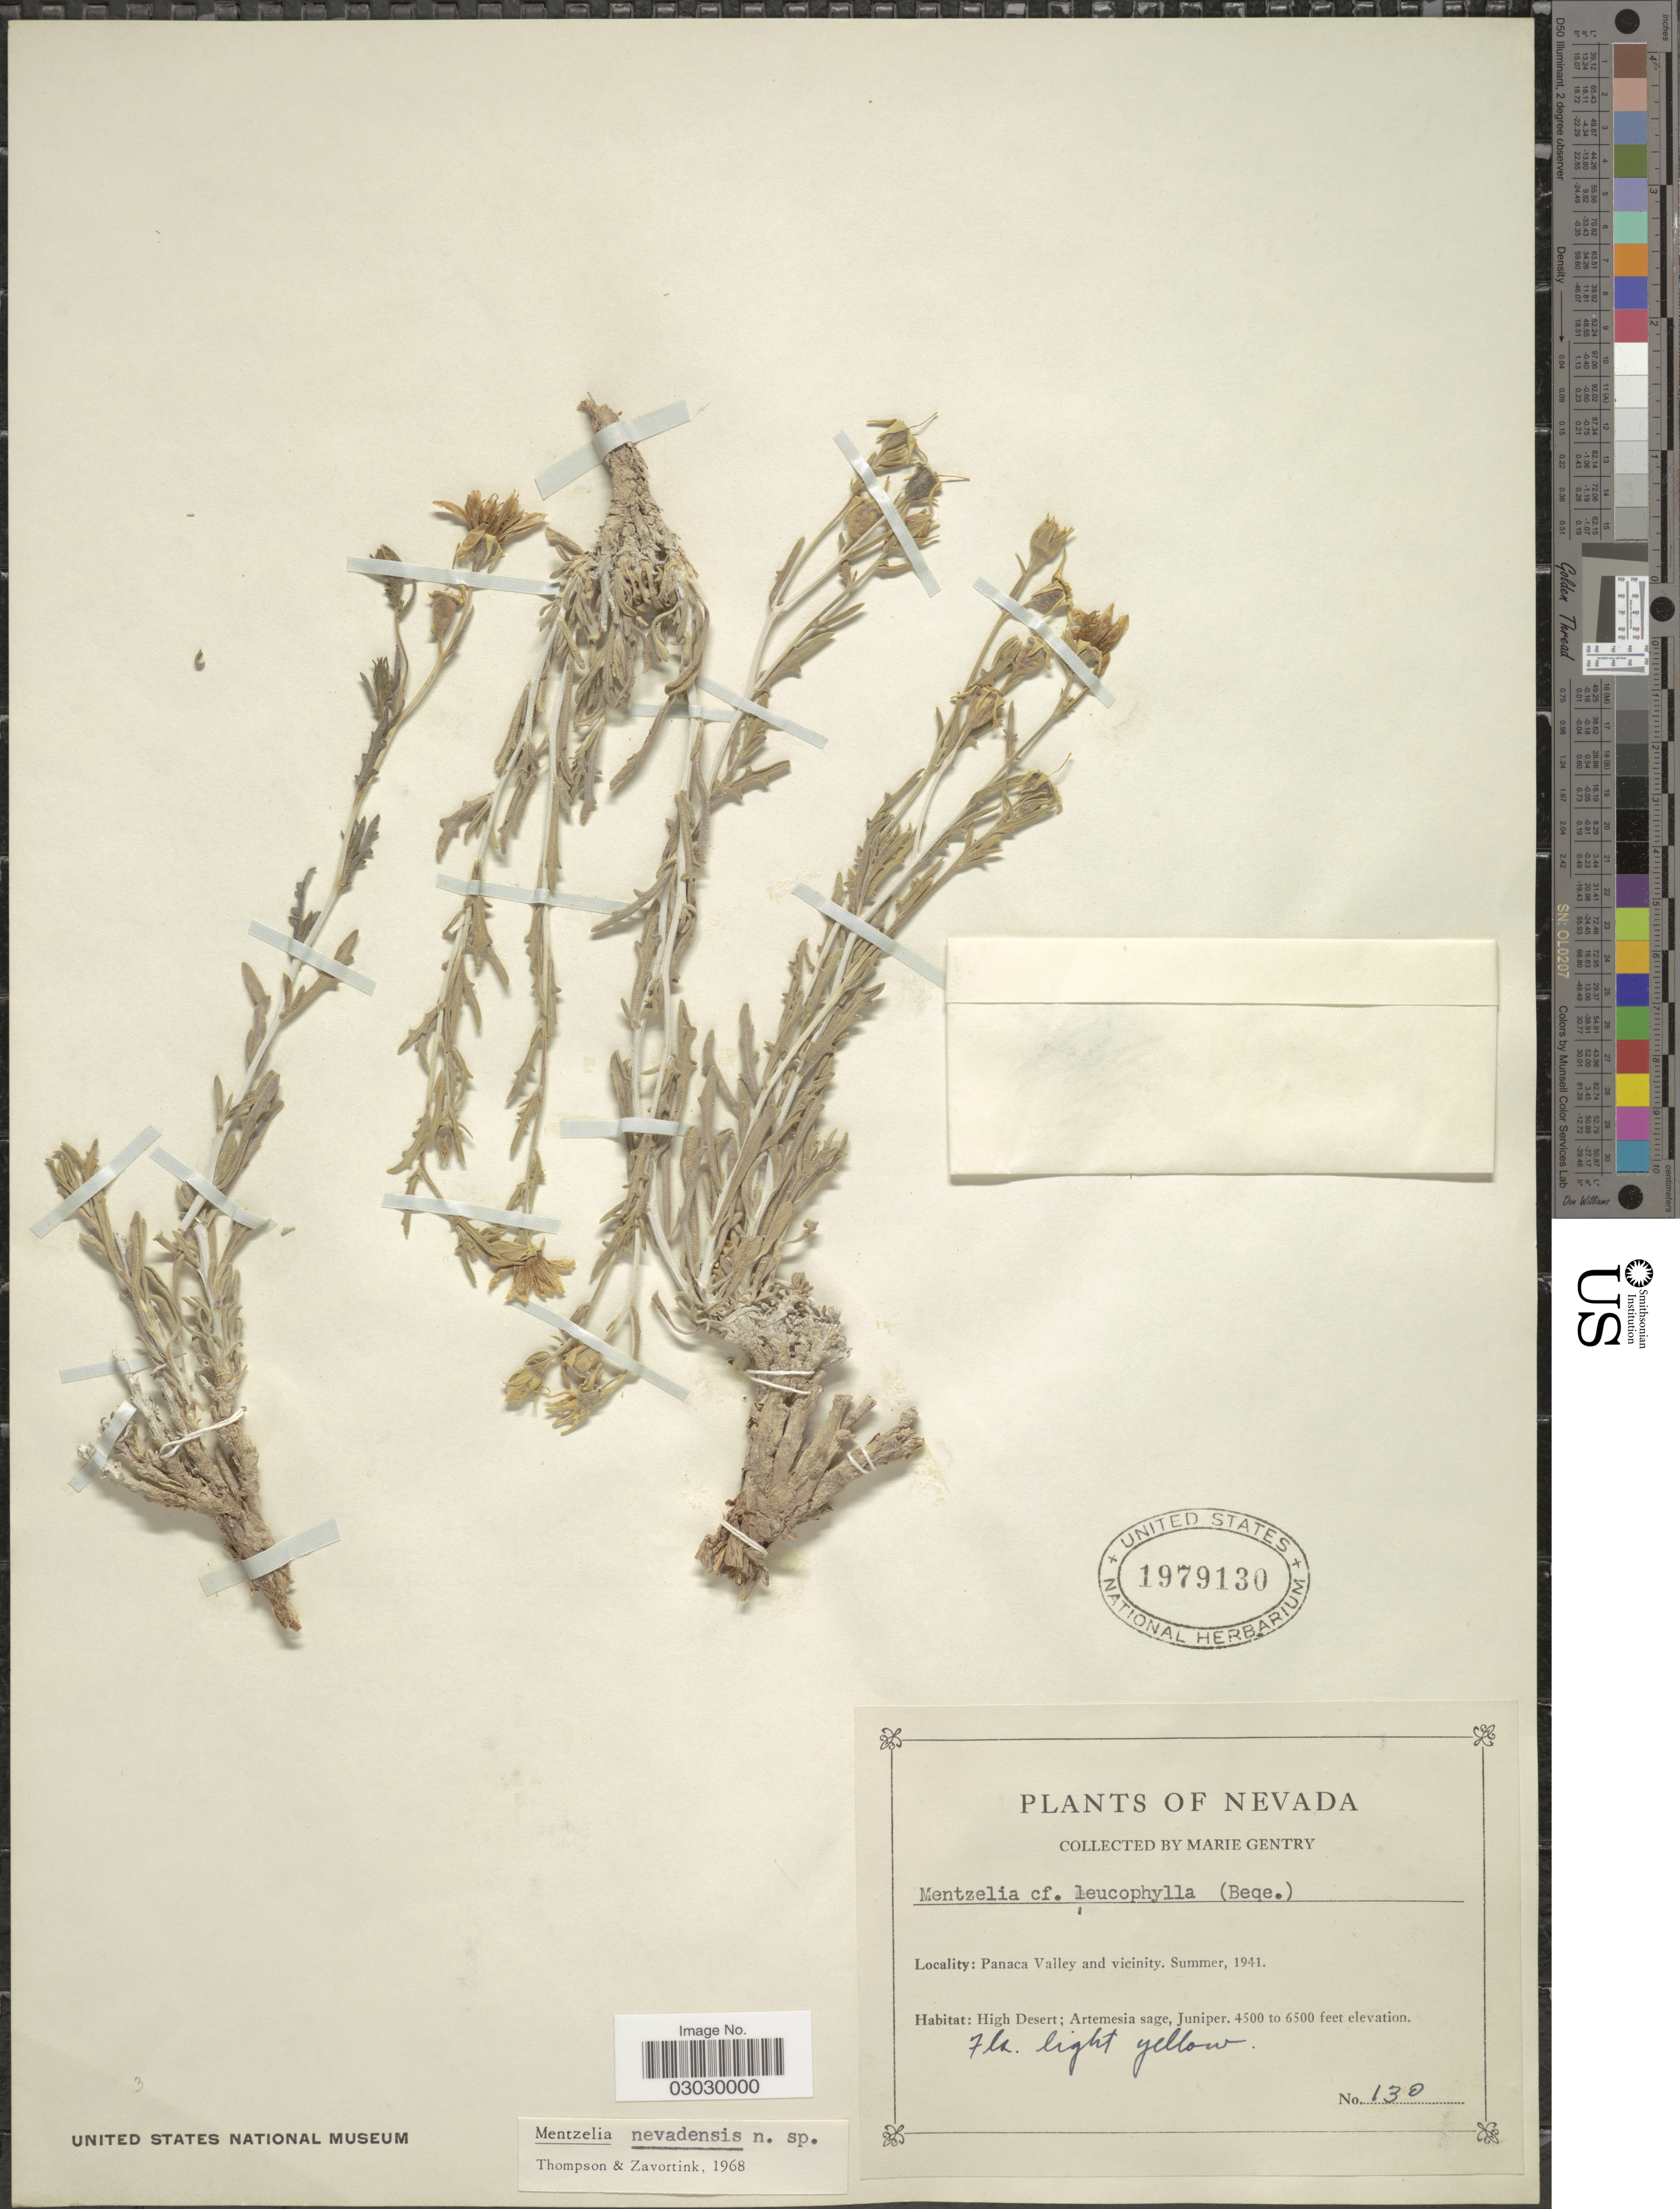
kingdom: Plantae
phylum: Tracheophyta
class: Magnoliopsida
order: Cornales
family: Loasaceae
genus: Mentzelia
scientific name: Mentzelia argillicola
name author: N.H. Holmgren & P.K. Holmgren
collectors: M. Gentry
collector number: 130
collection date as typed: Summer, 1941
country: United States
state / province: Nevada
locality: Panaca Valley and vicinity.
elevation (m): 1372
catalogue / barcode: US 1979130